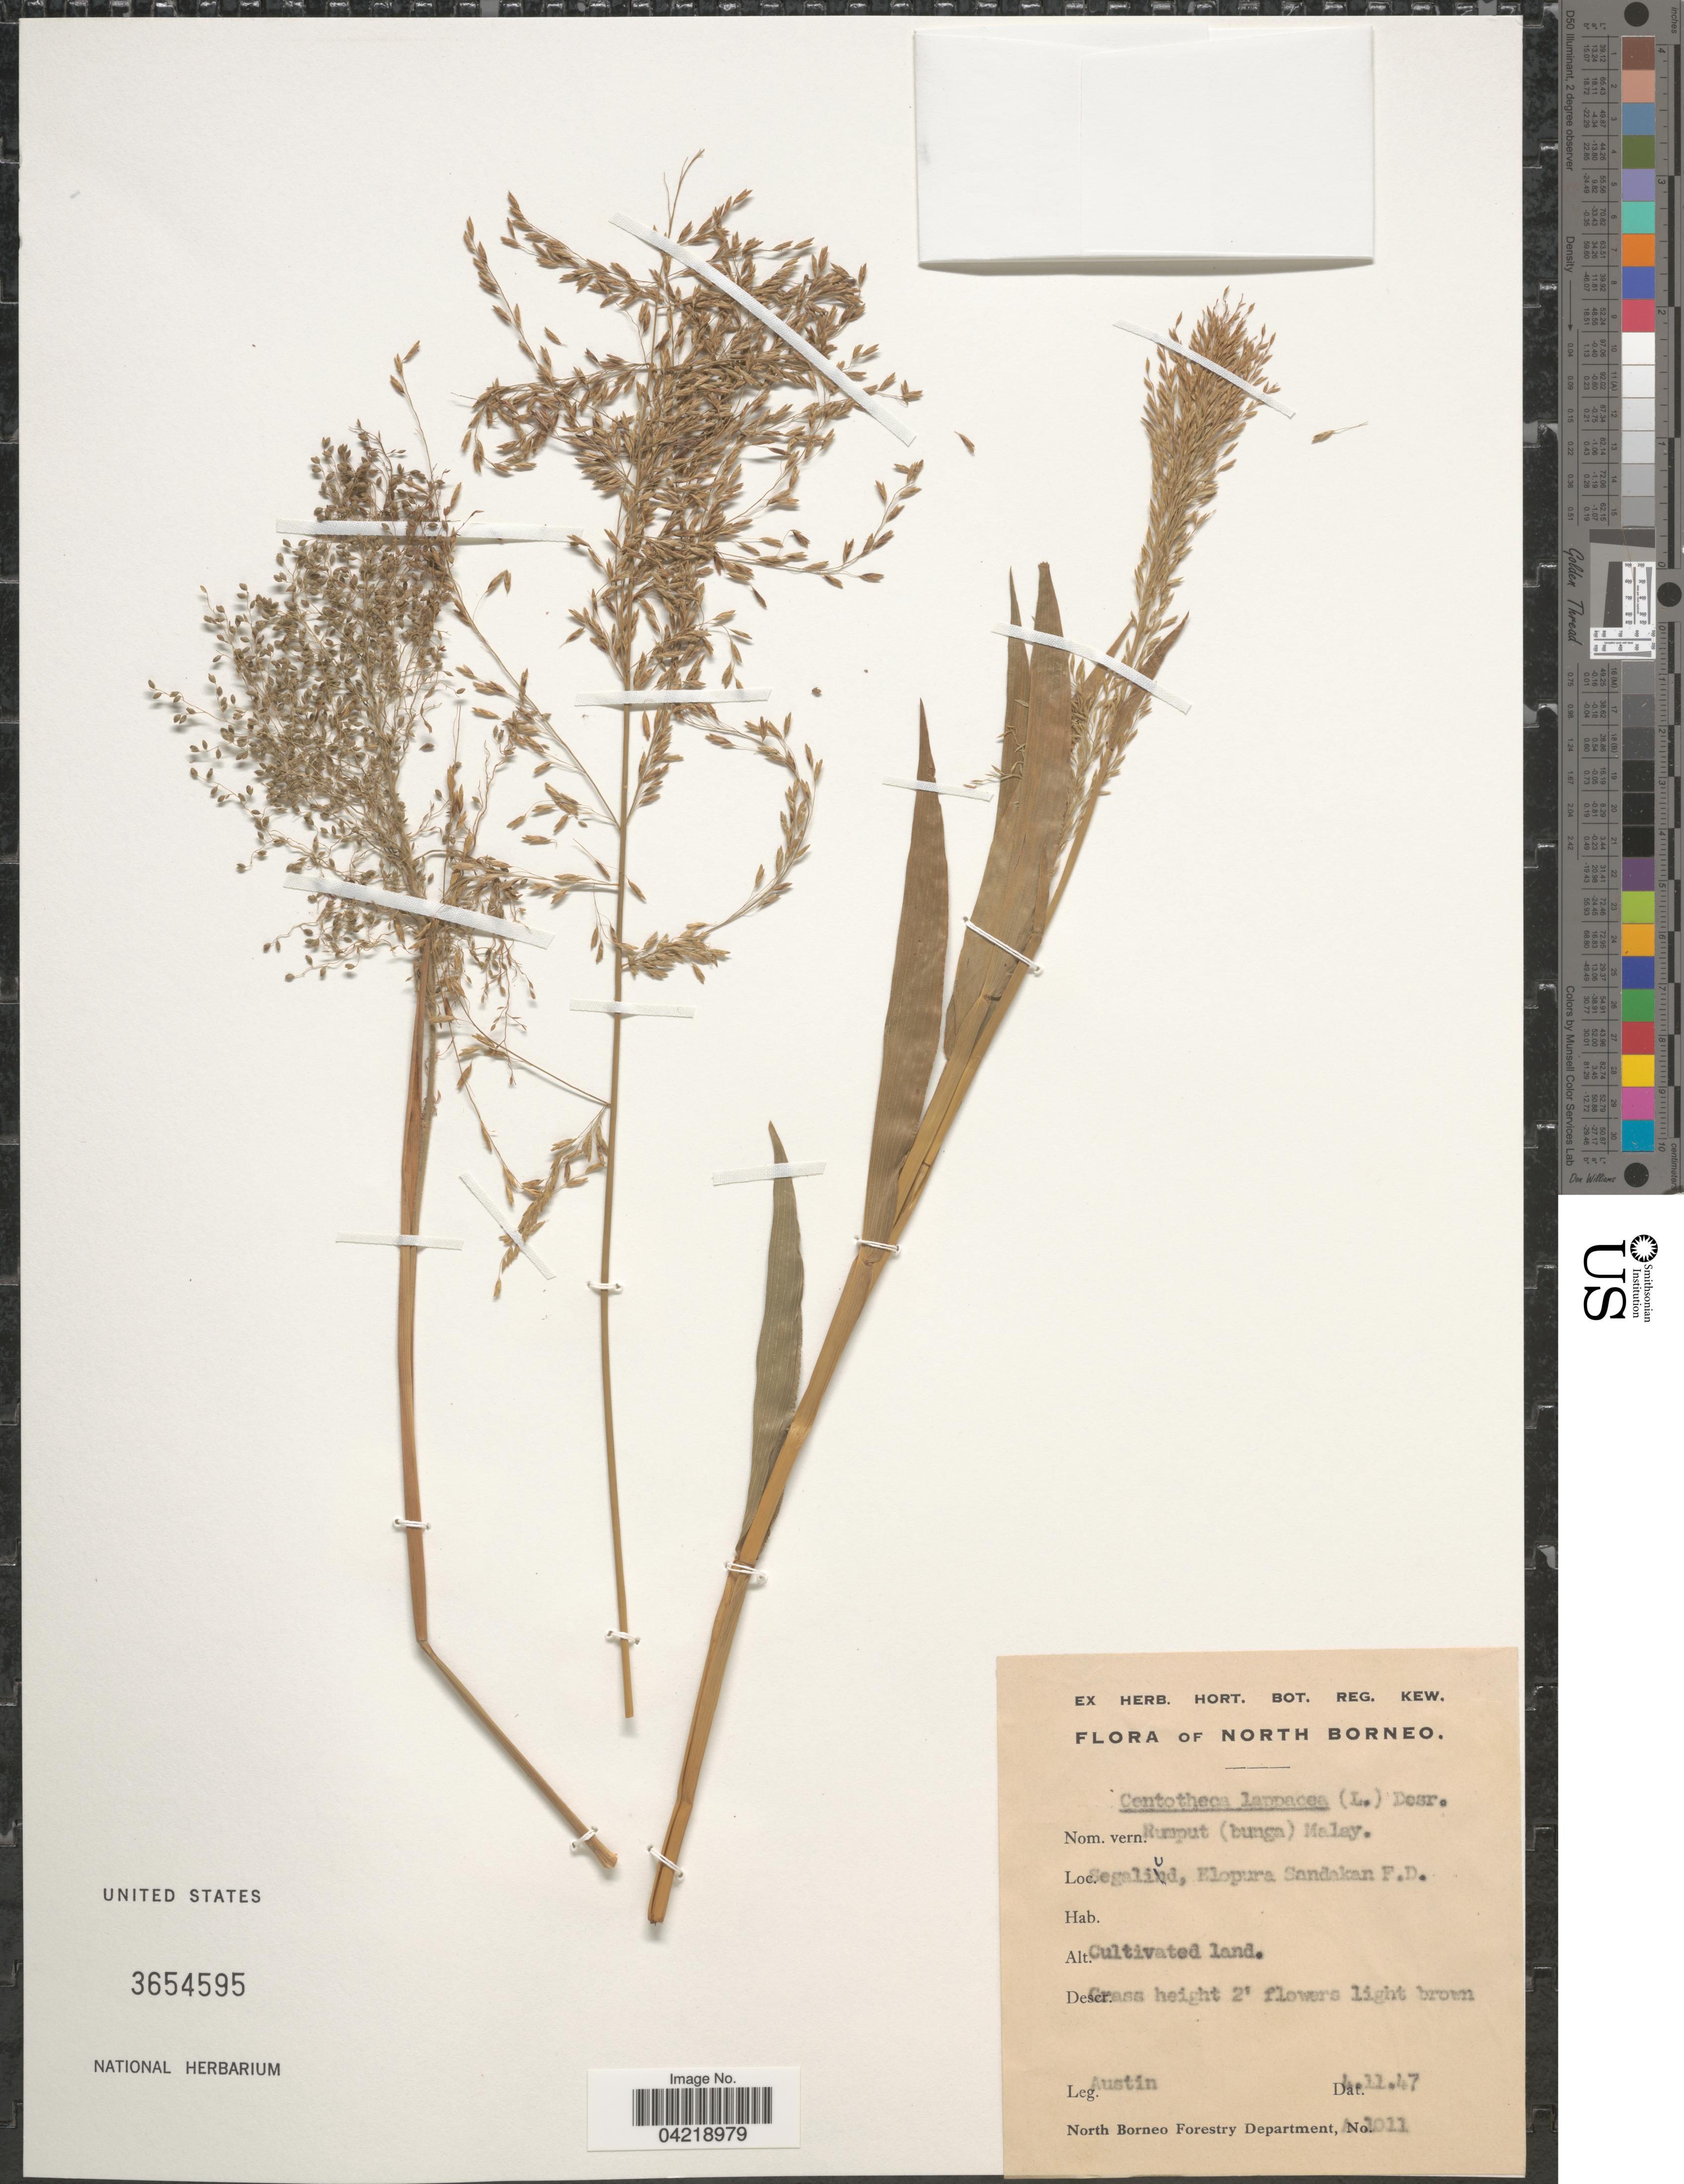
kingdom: Plantae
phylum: Tracheophyta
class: Liliopsida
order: Poales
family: Poaceae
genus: Centotheca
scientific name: Centotheca lappacea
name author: (L.) Desv.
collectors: Austin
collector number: A1011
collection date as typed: Transcribed d/m/y: 4/11/47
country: Indonesia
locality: North Borneo. Segaliud, Elopura Sandakan F. D.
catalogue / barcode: US 3654595